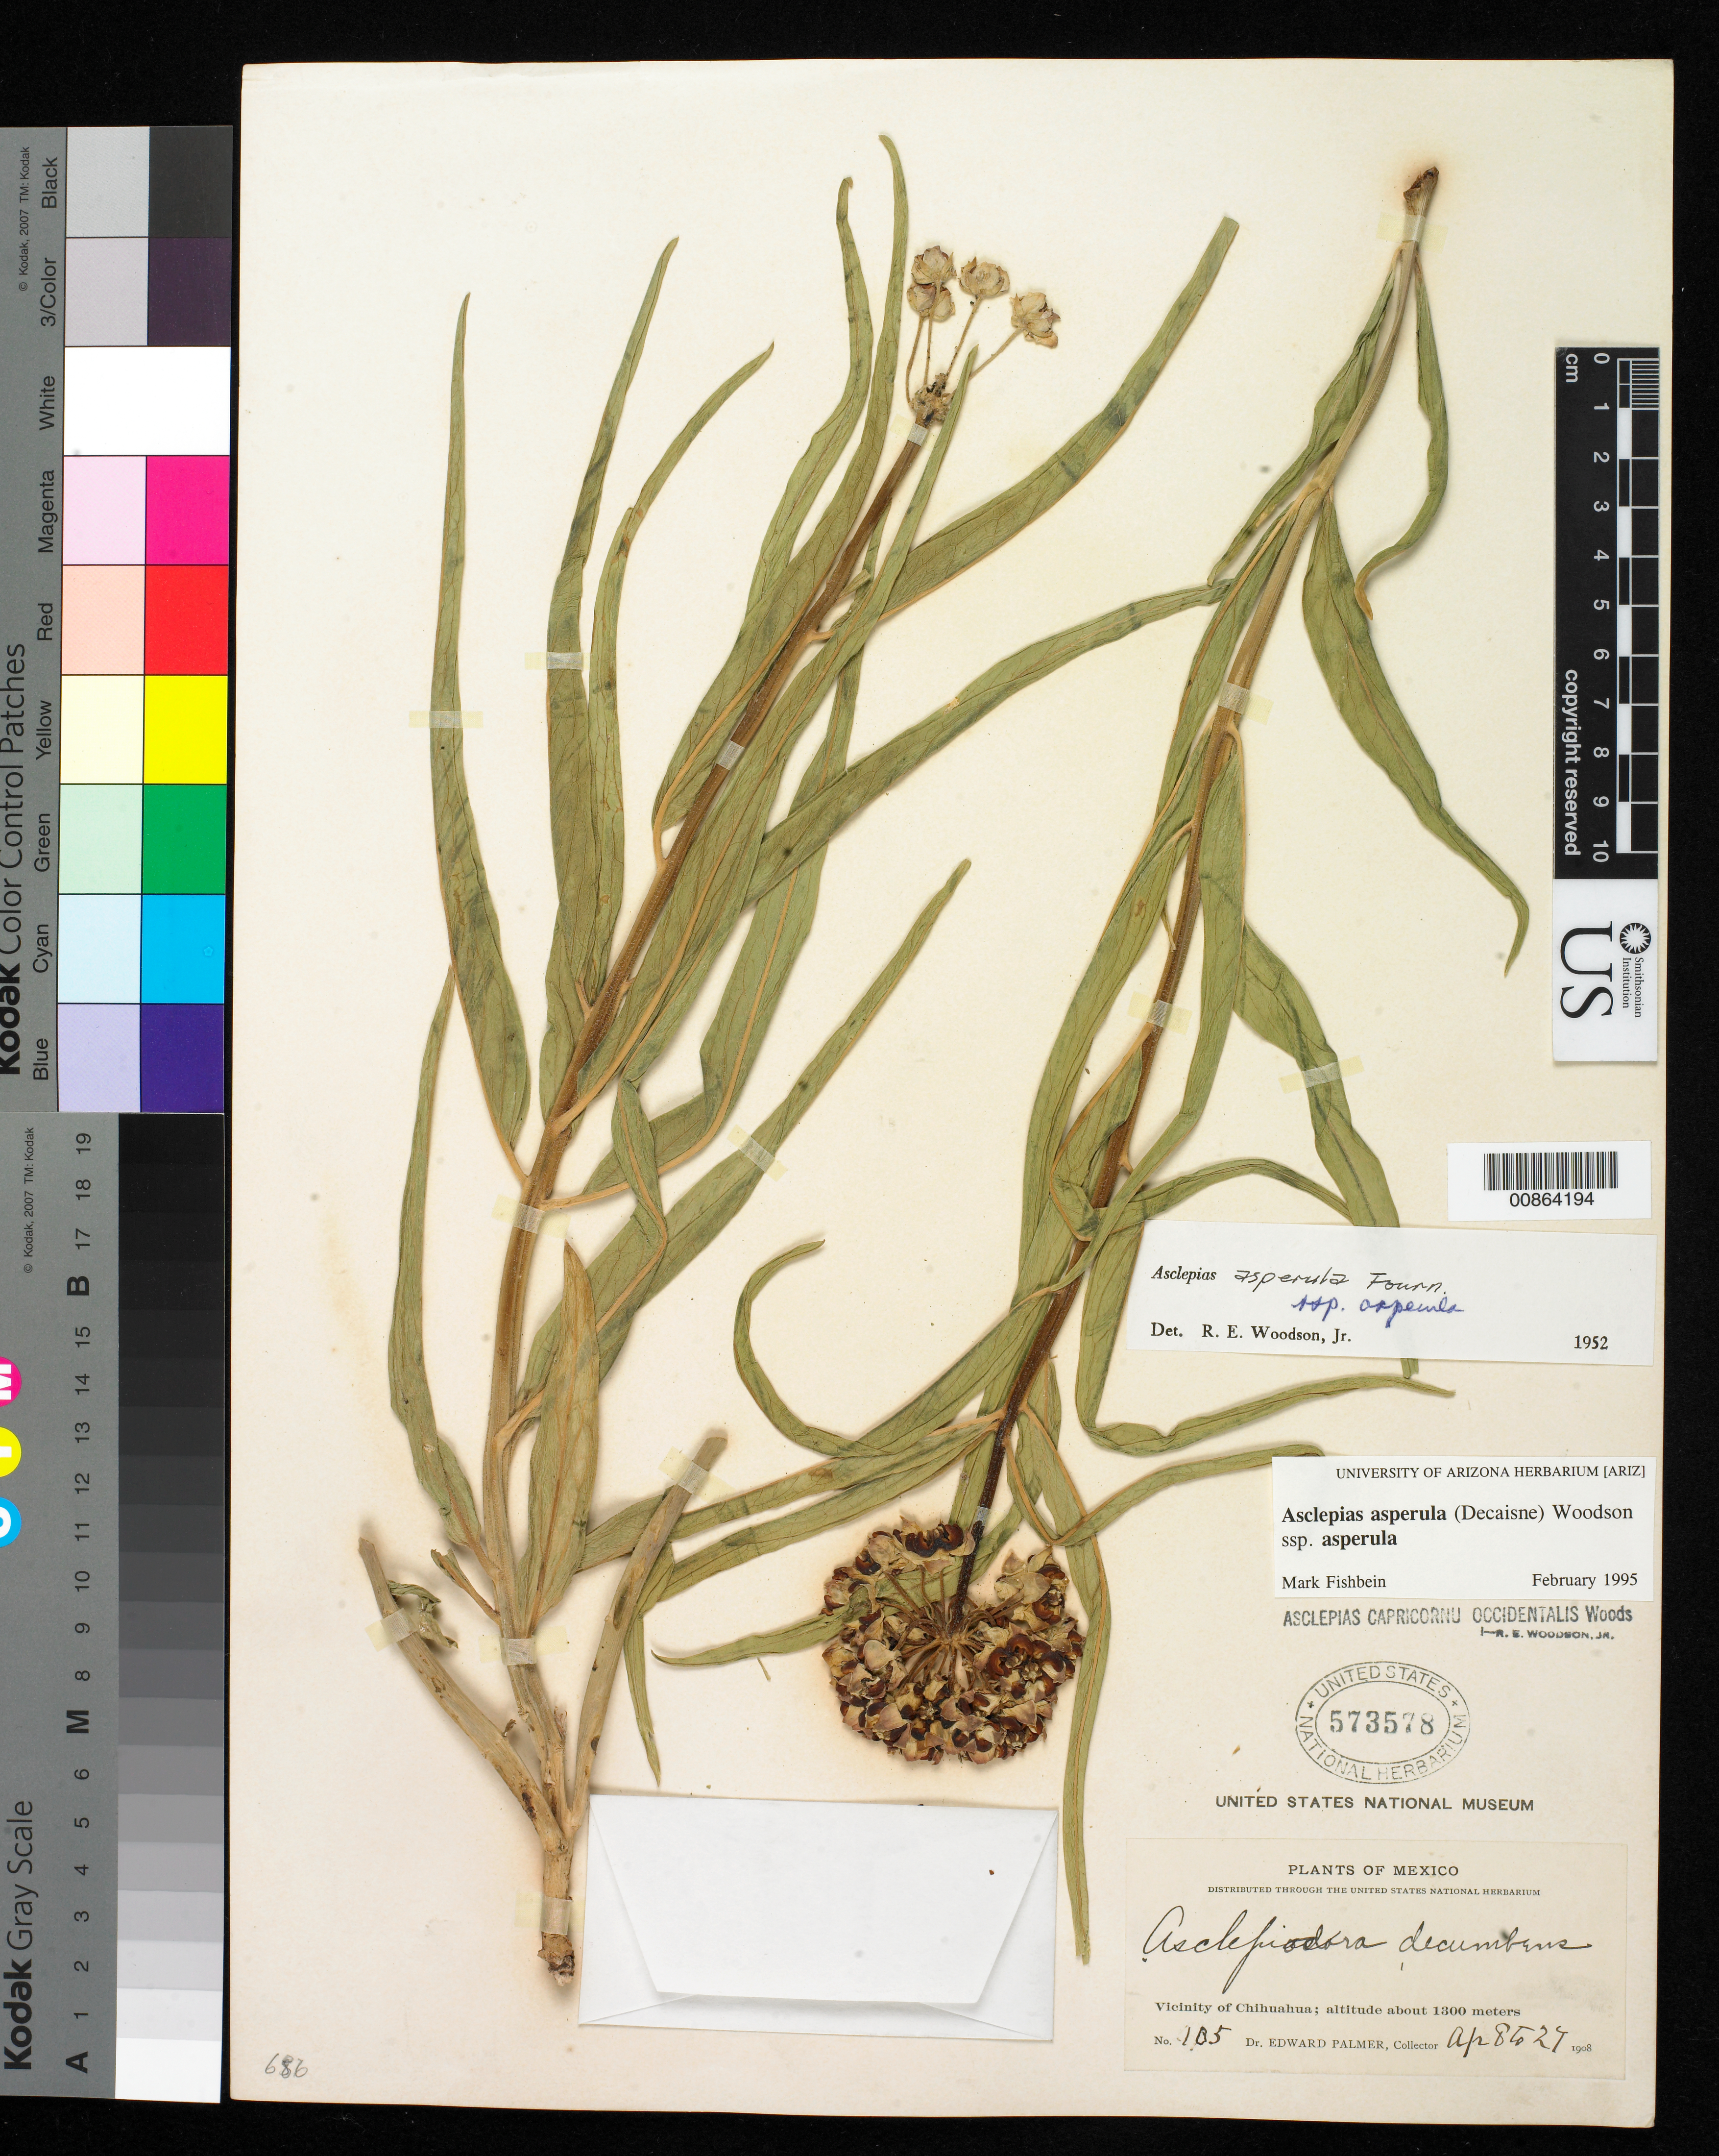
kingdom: Plantae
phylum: Tracheophyta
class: Magnoliopsida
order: Gentianales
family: Apocynaceae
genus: Asclepias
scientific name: Asclepias asperula subsp. asperula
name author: (Decne.) Woodson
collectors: E. Palmer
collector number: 105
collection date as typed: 08 Apr 1908 to 27 Apr 1908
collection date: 1908-04-08/1908-04-27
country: Mexico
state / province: Chihuahua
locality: Vicinity of Chihuahua.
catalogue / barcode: US 573578